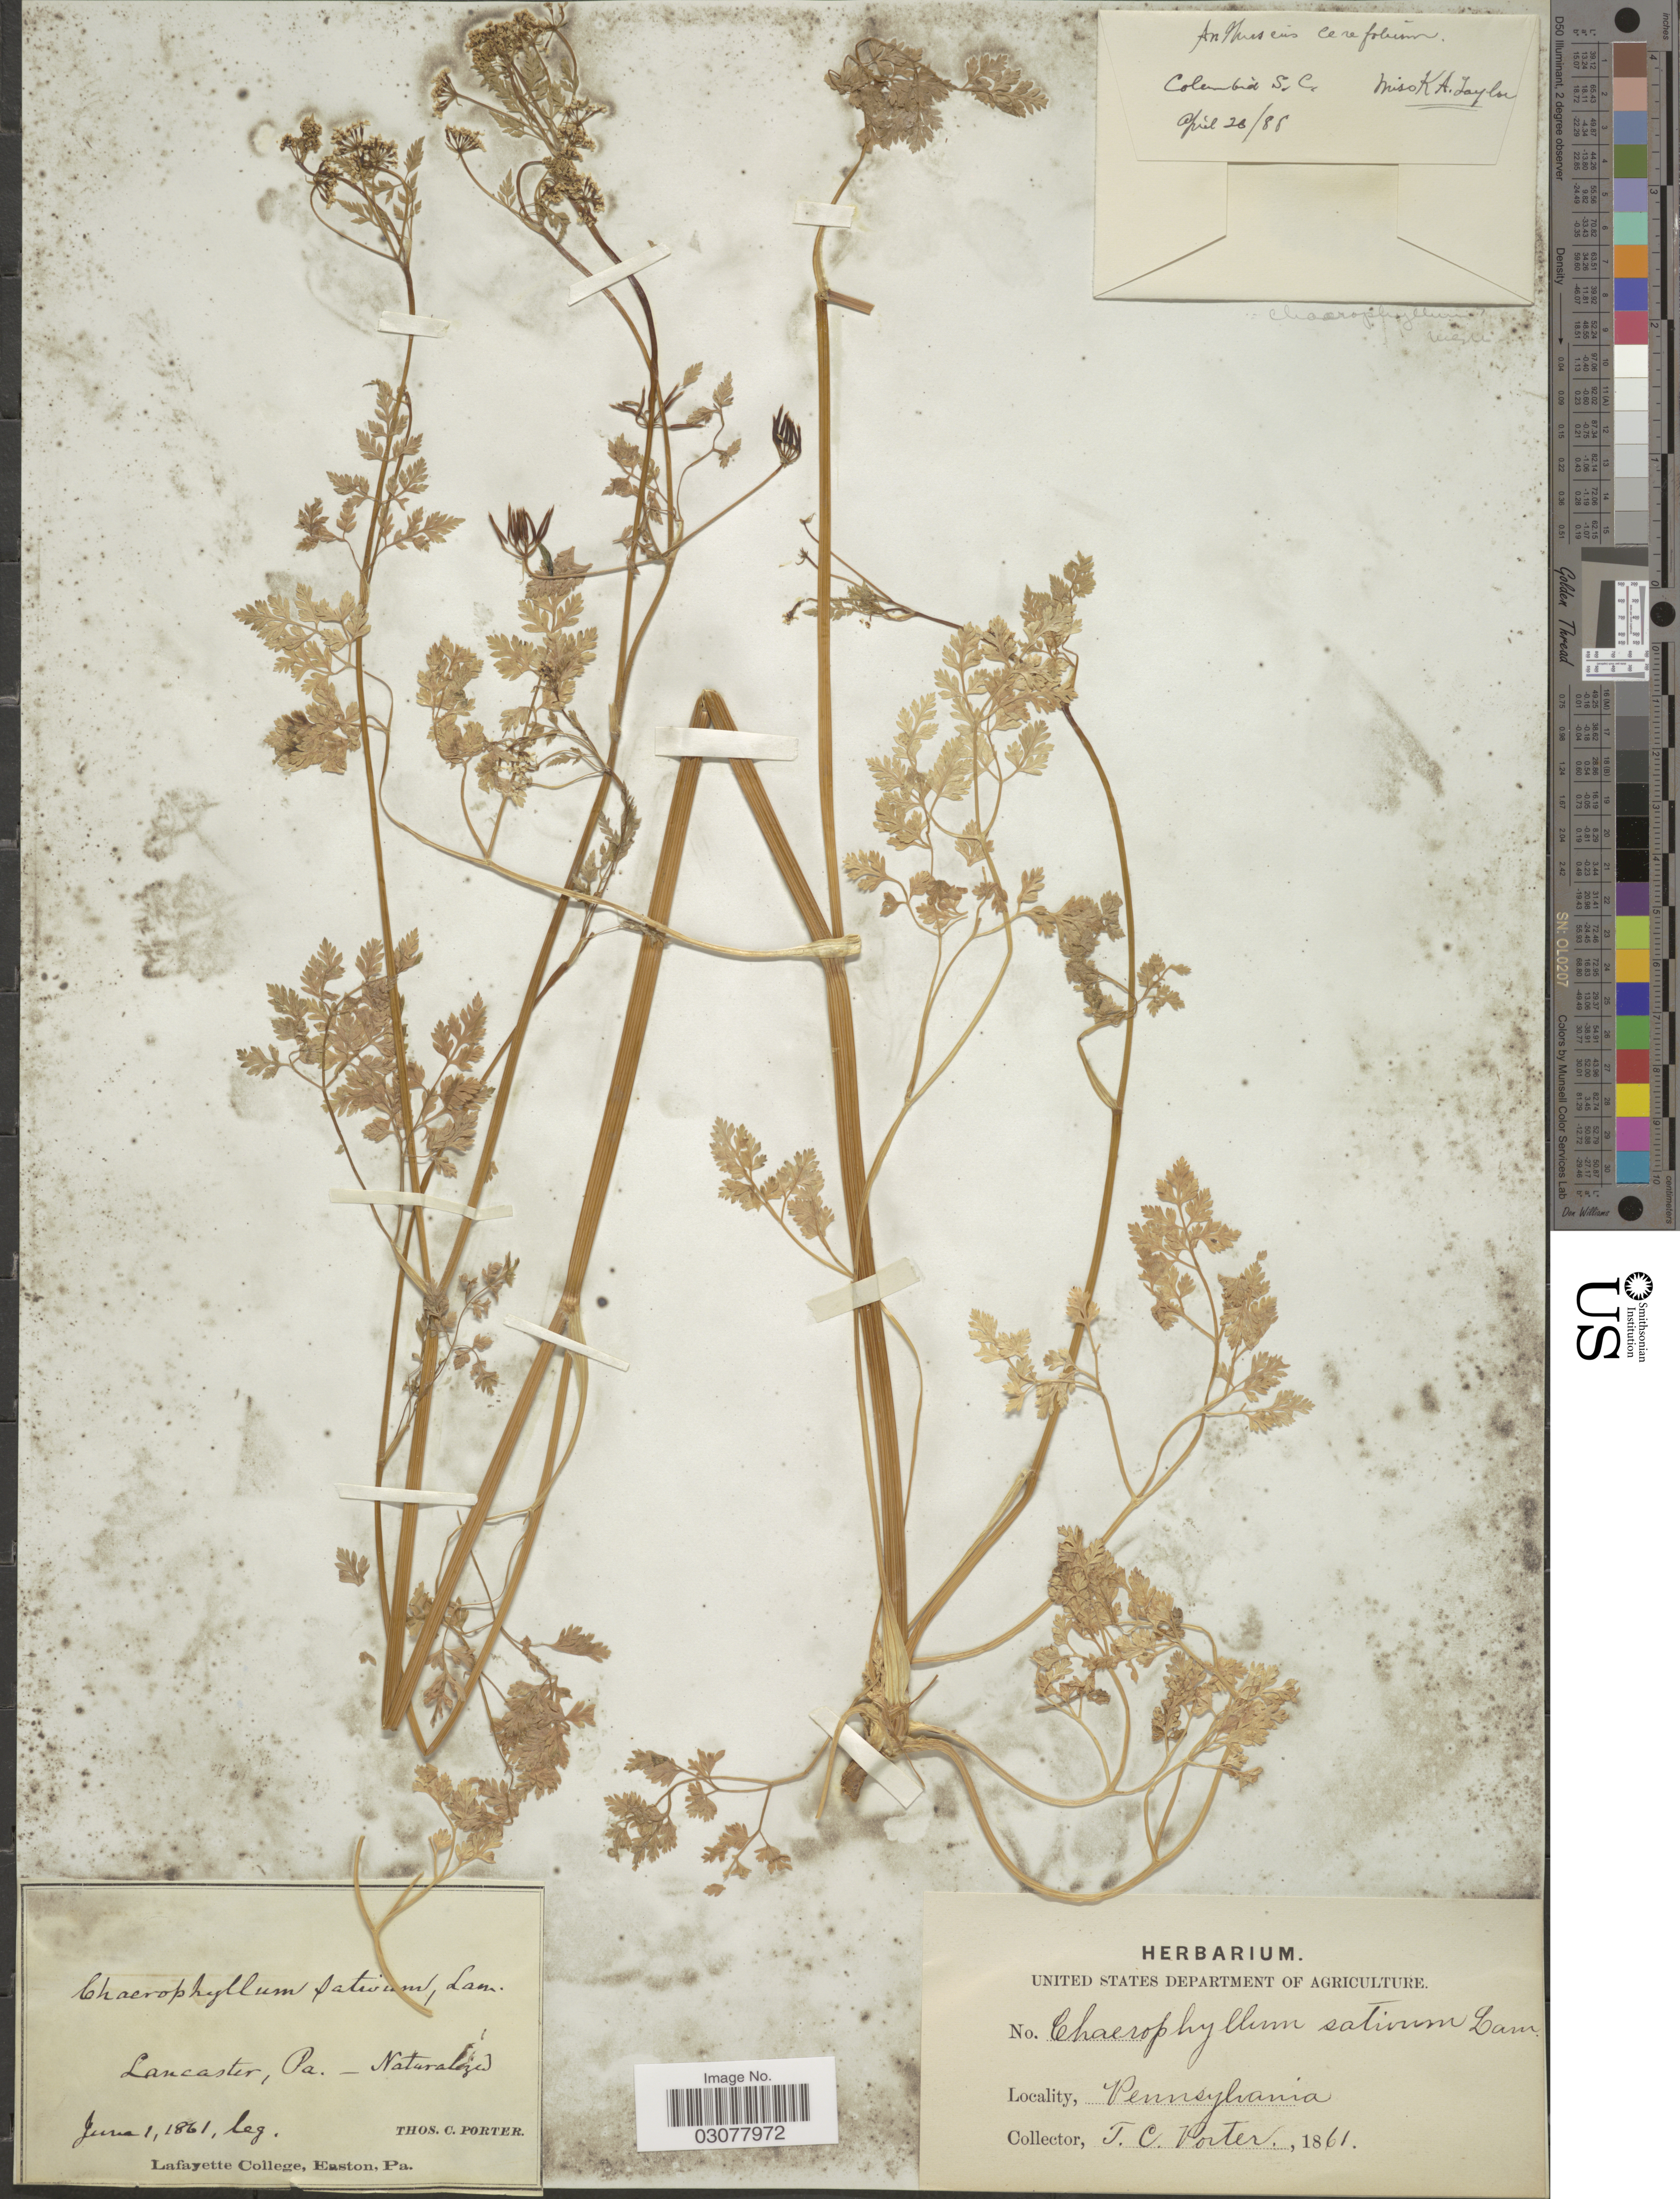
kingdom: Plantae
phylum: Tracheophyta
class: Magnoliopsida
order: Apiales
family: Apiaceae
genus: Anthriscus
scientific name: Anthriscus cerefolium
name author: (L.) Hoffm.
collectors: T. Porter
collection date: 1861-06-01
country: United States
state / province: Pennsylvania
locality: Lancaster, Naturalized.